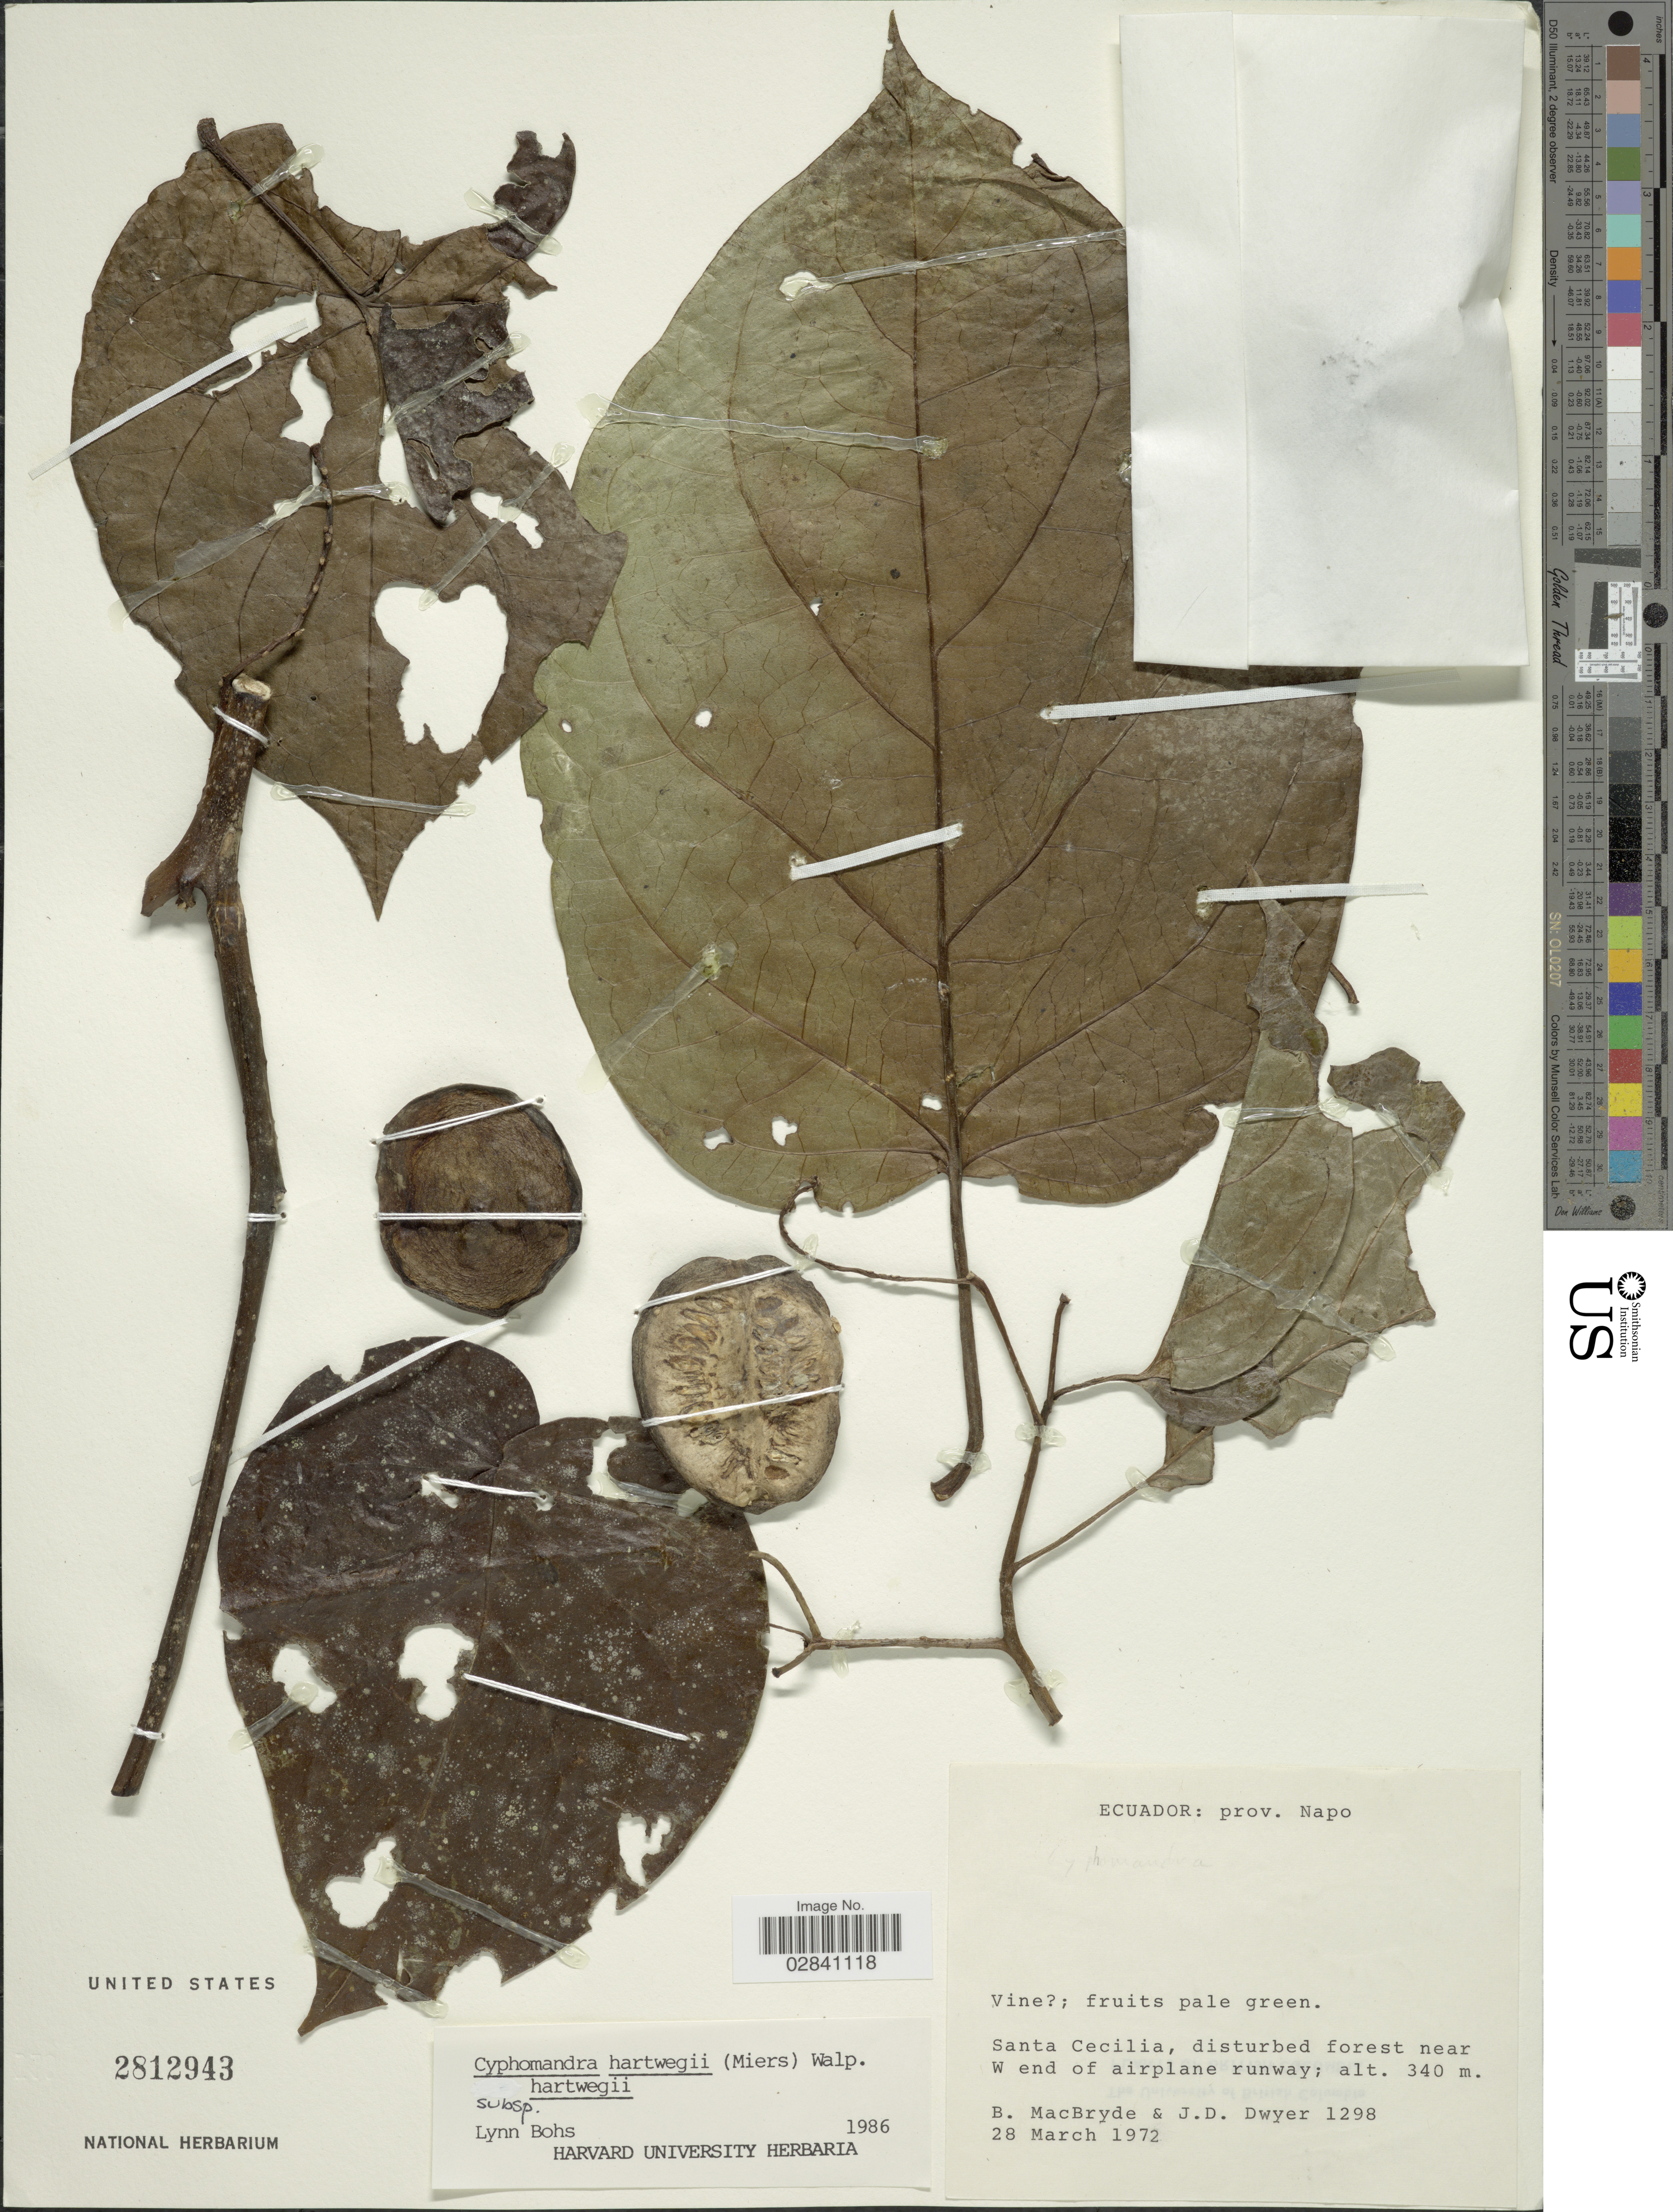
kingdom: Plantae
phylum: Tracheophyta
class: Magnoliopsida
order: Solanales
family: Solanaceae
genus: Cyphomandra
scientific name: Cyphomandra hartwegii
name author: (Miers) Sendtn. ex Walp.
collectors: B. MacBryde & J. D. Dwyer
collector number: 1298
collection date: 1972-03-28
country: Ecuador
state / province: Napo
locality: Santa Cecilia, disturbed forest near W end of airplane runway.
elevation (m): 340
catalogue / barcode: US 2812943